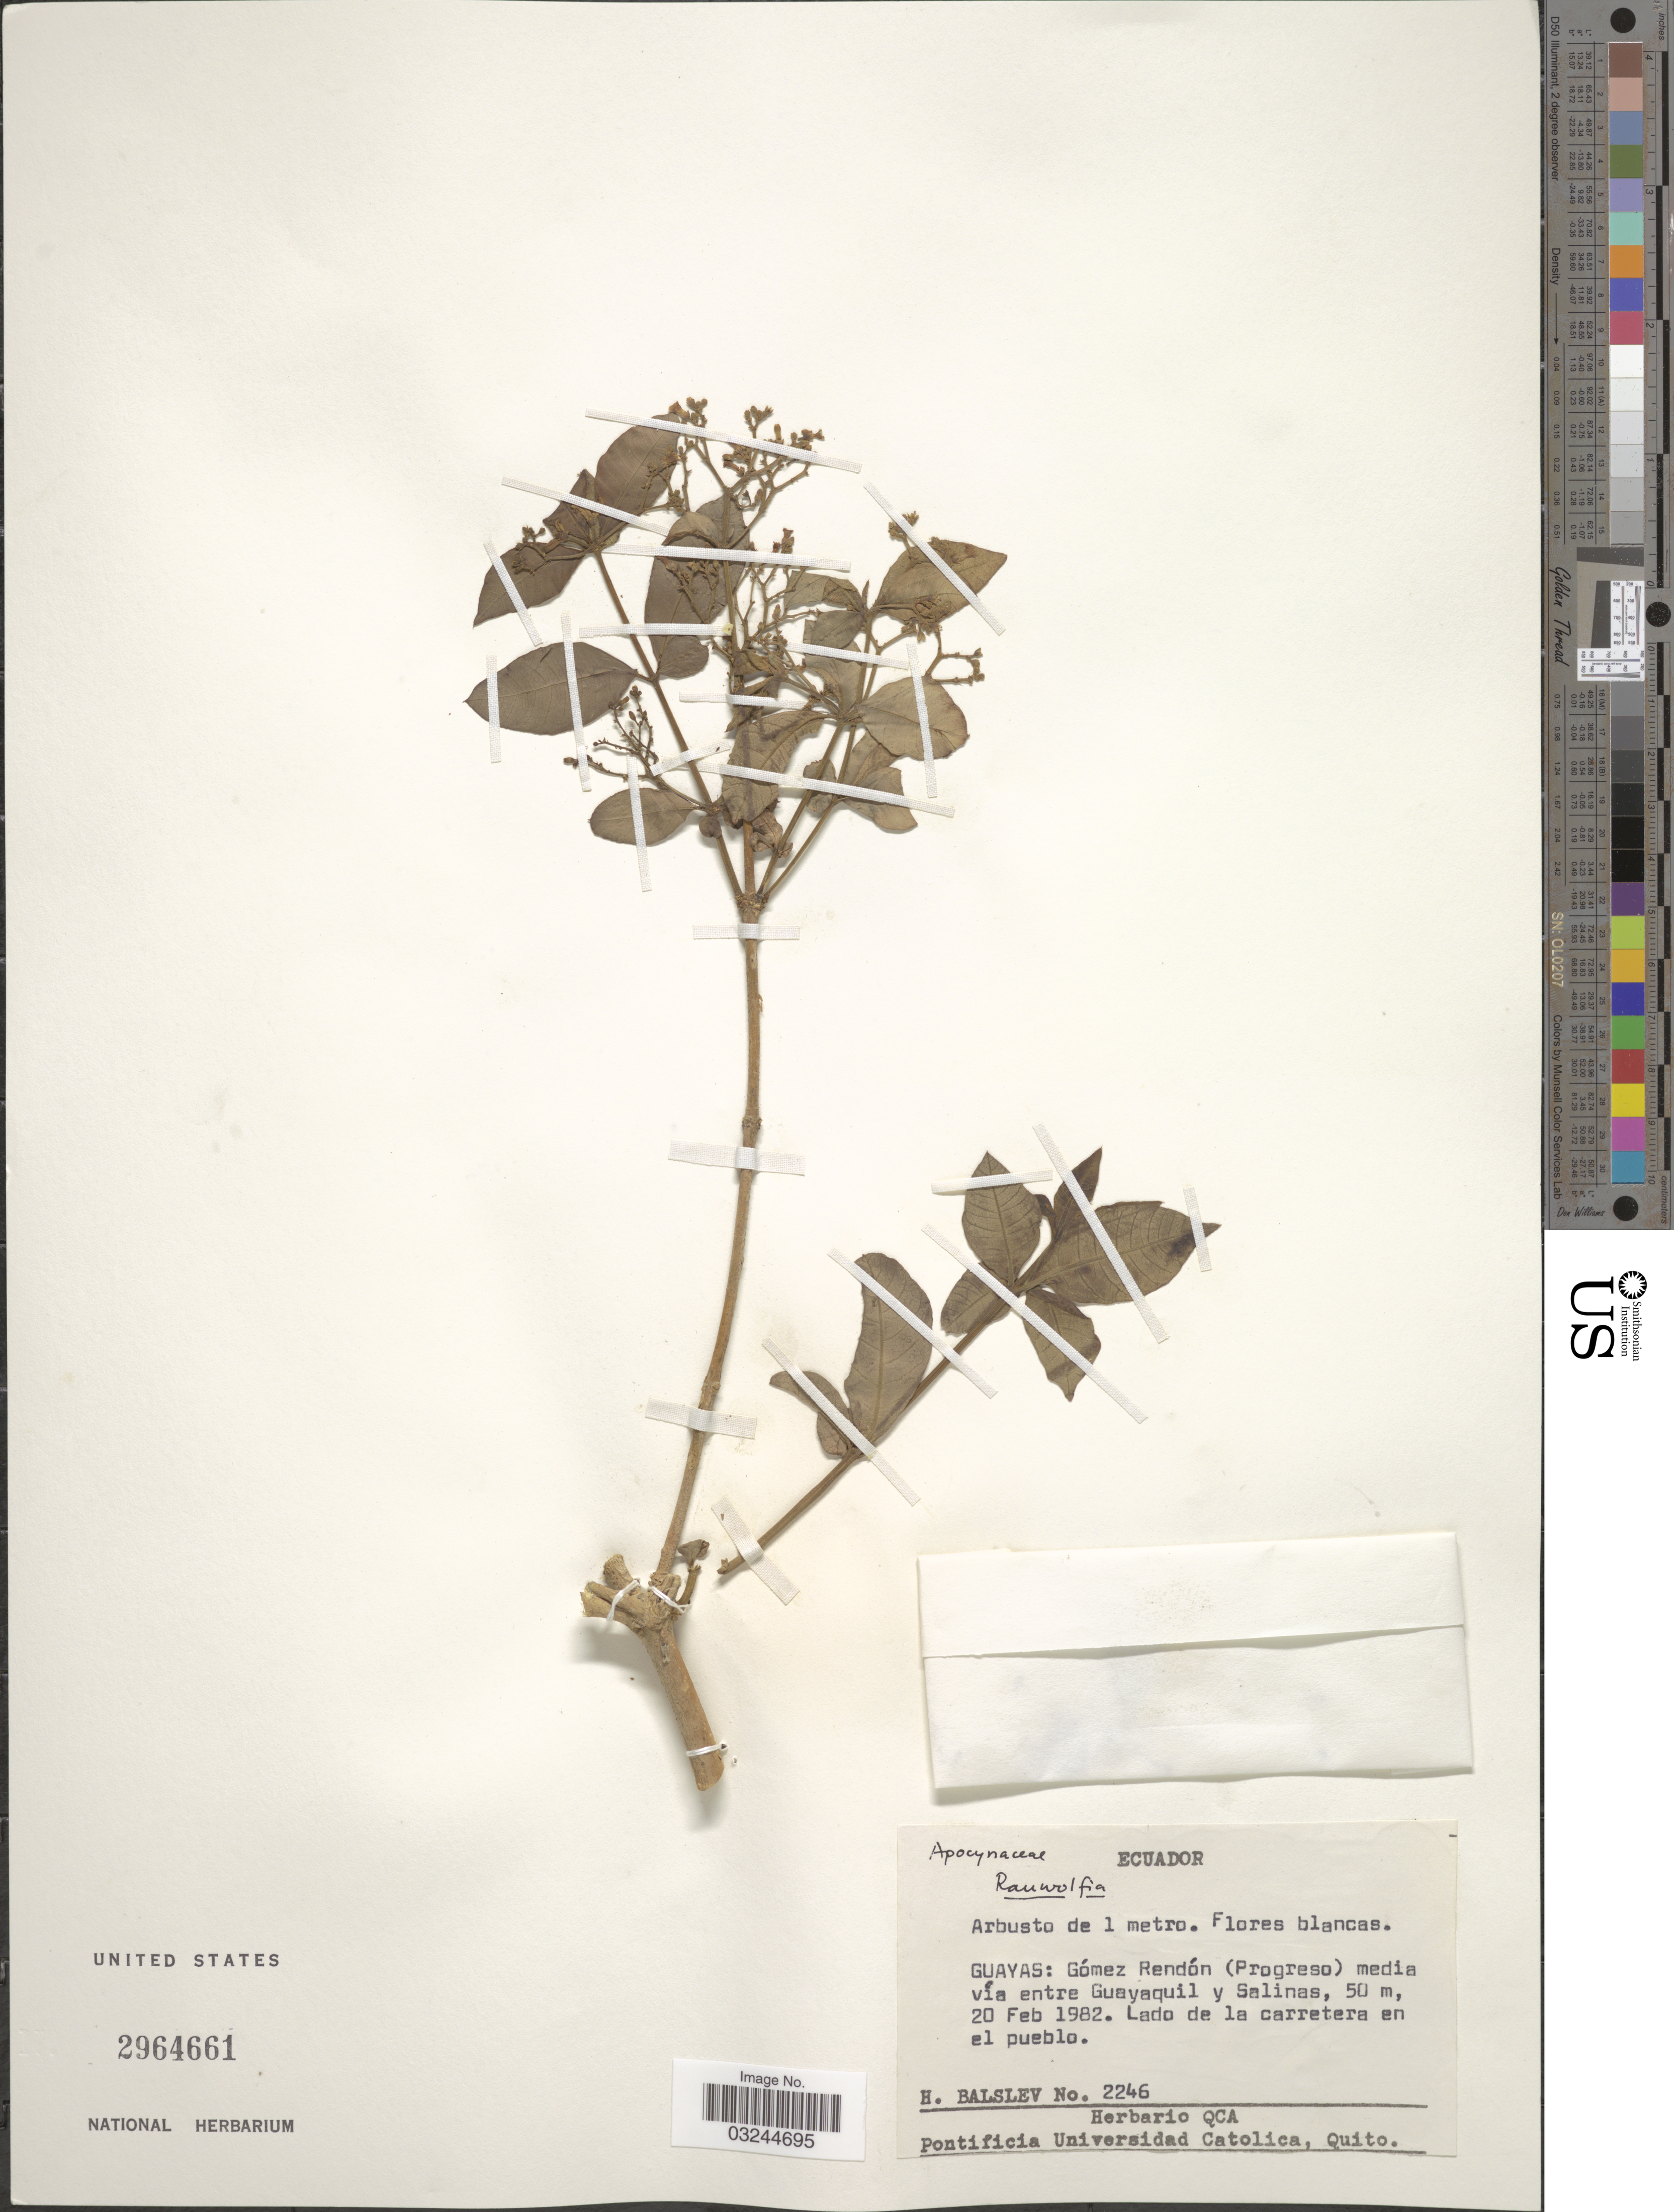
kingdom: Plantae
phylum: Tracheophyta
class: Magnoliopsida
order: Gentianales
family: Apocynaceae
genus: Rauvolfia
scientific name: Rauvolfia sp.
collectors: H. Balslev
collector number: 2246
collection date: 1982-02-20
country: Ecuador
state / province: Guayas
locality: Gómez Rendón (Progreso) media vía entre Guayaquil y Salinas. Lado de la carretera en el pueblo.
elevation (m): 50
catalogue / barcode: US 2964661